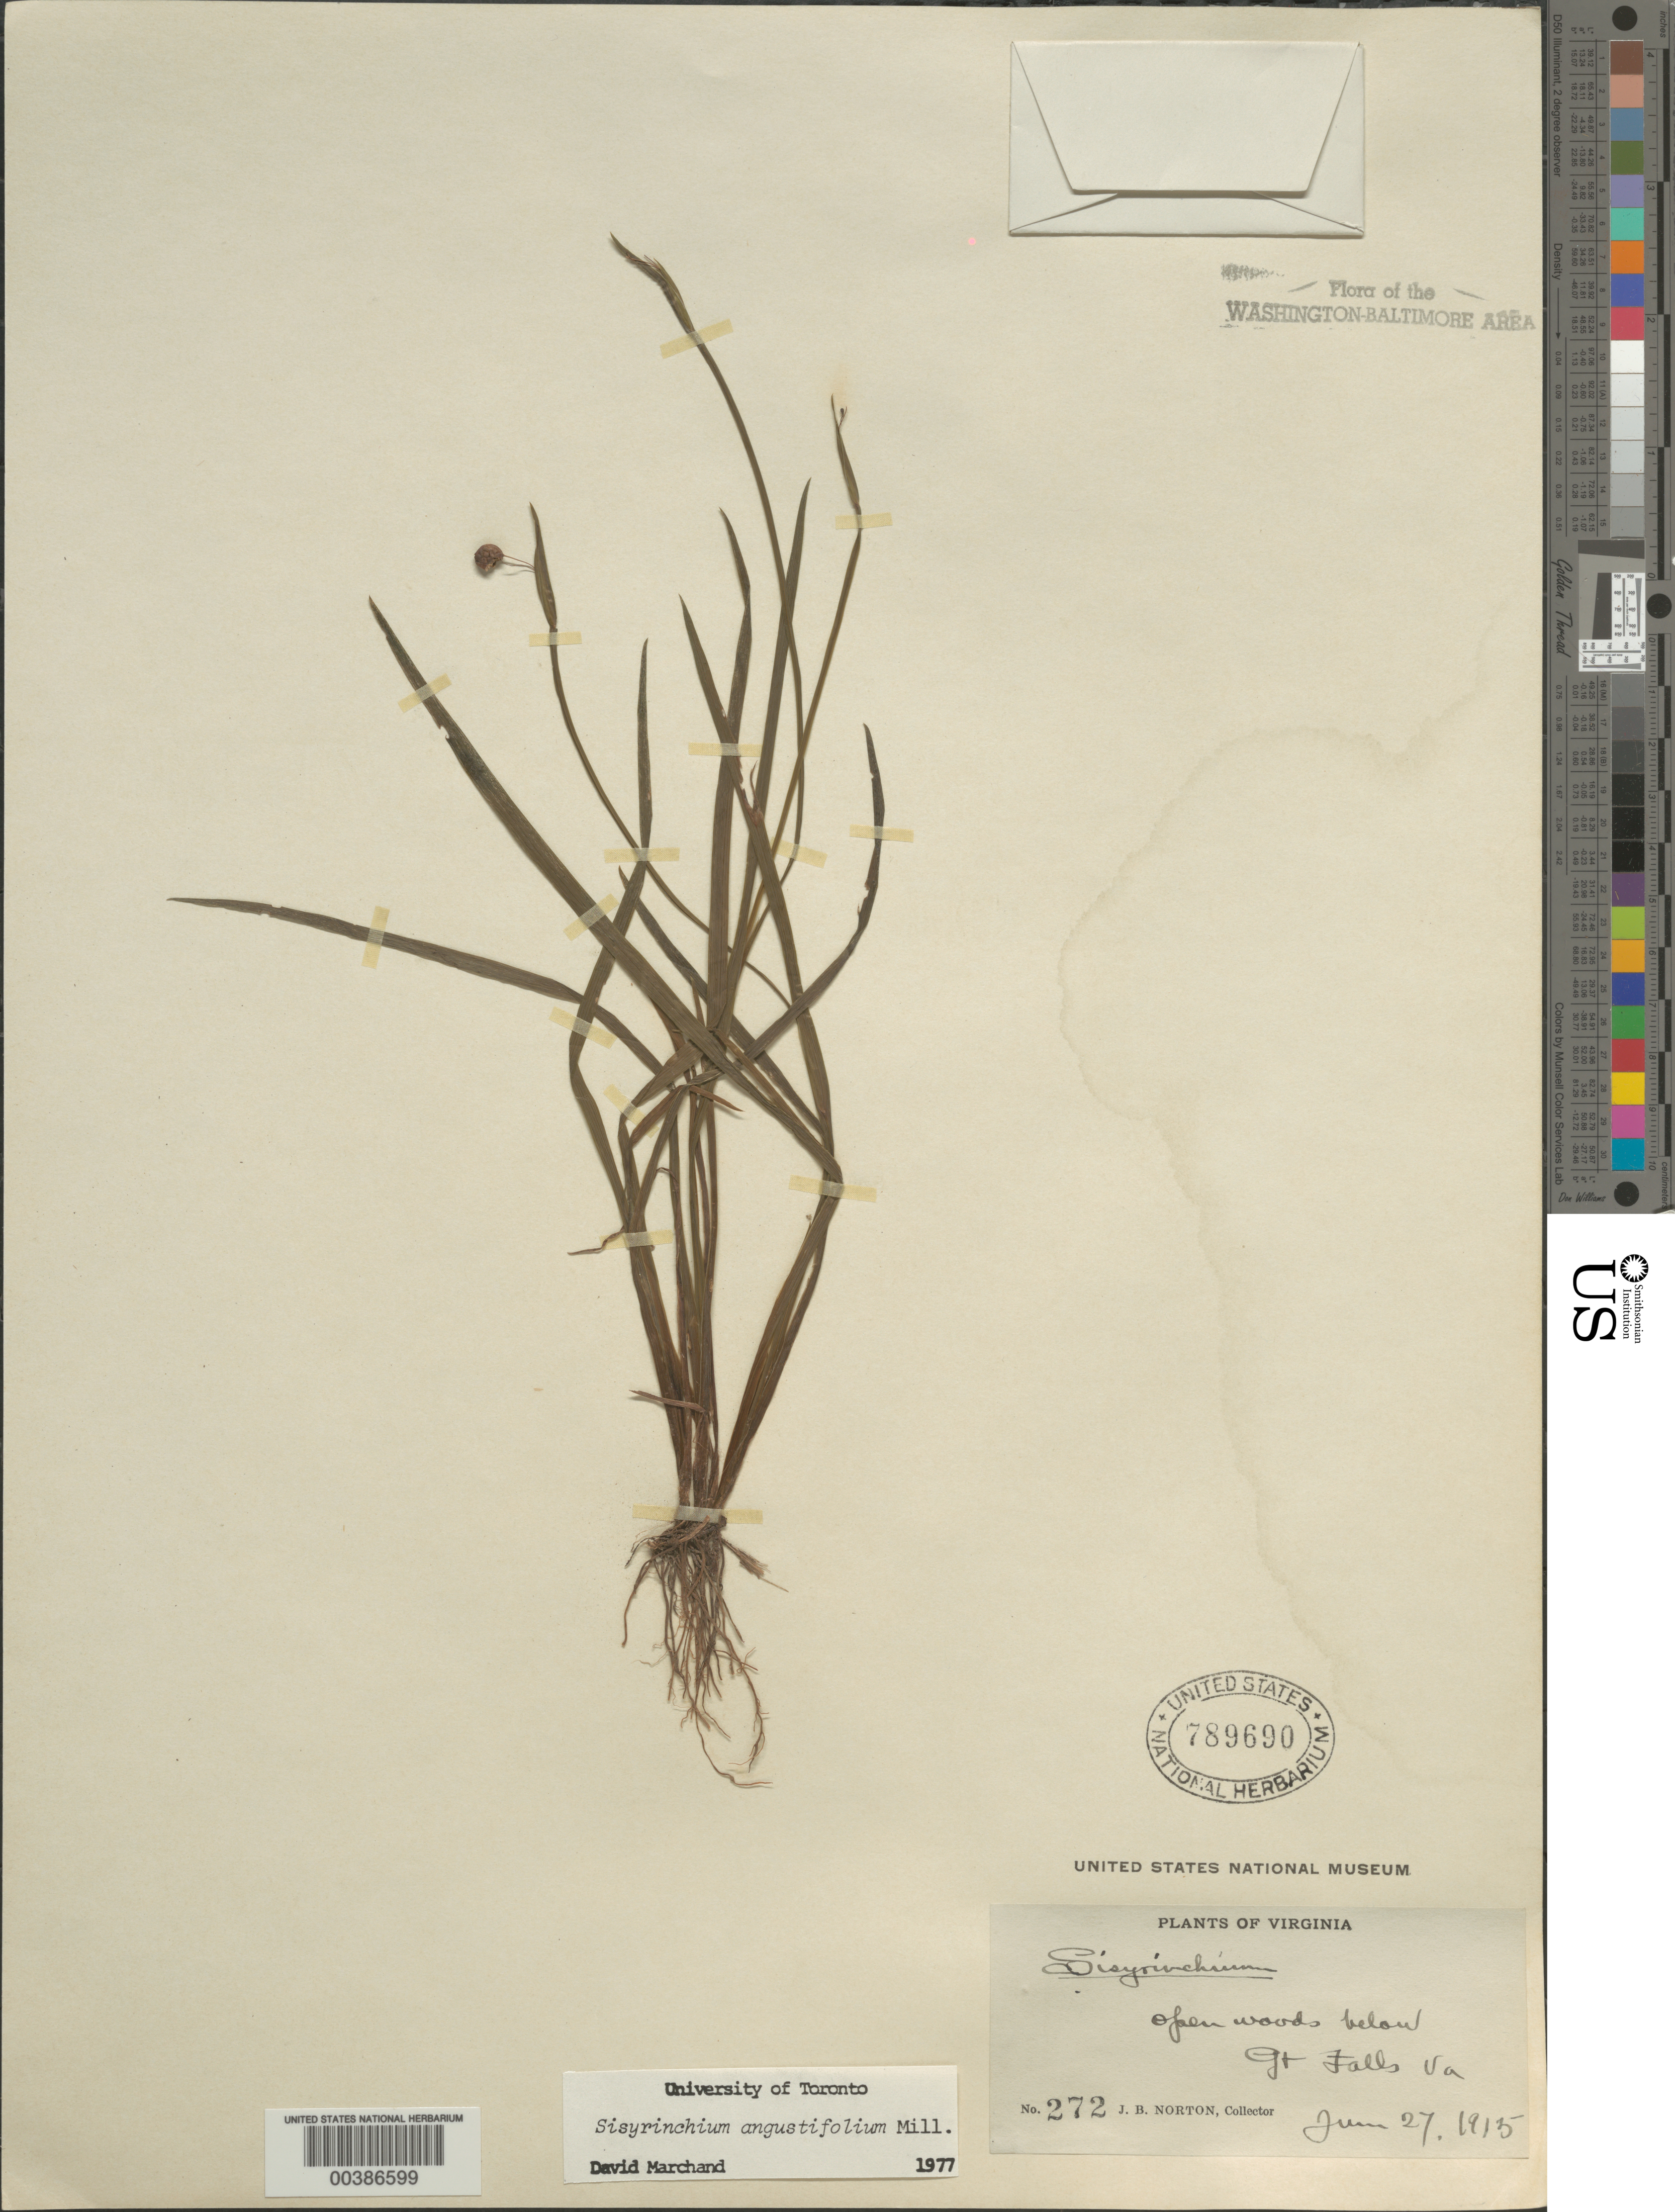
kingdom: Plantae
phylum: Tracheophyta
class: Liliopsida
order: Asparagales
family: Iridaceae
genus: Sisyrinchium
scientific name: Sisyrinchium angustifolium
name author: Mill.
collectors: J. Norton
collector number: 272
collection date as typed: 27 Jun 1915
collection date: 1915-06-27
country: United States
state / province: Virginia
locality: Below Great Falls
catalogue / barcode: US 789690